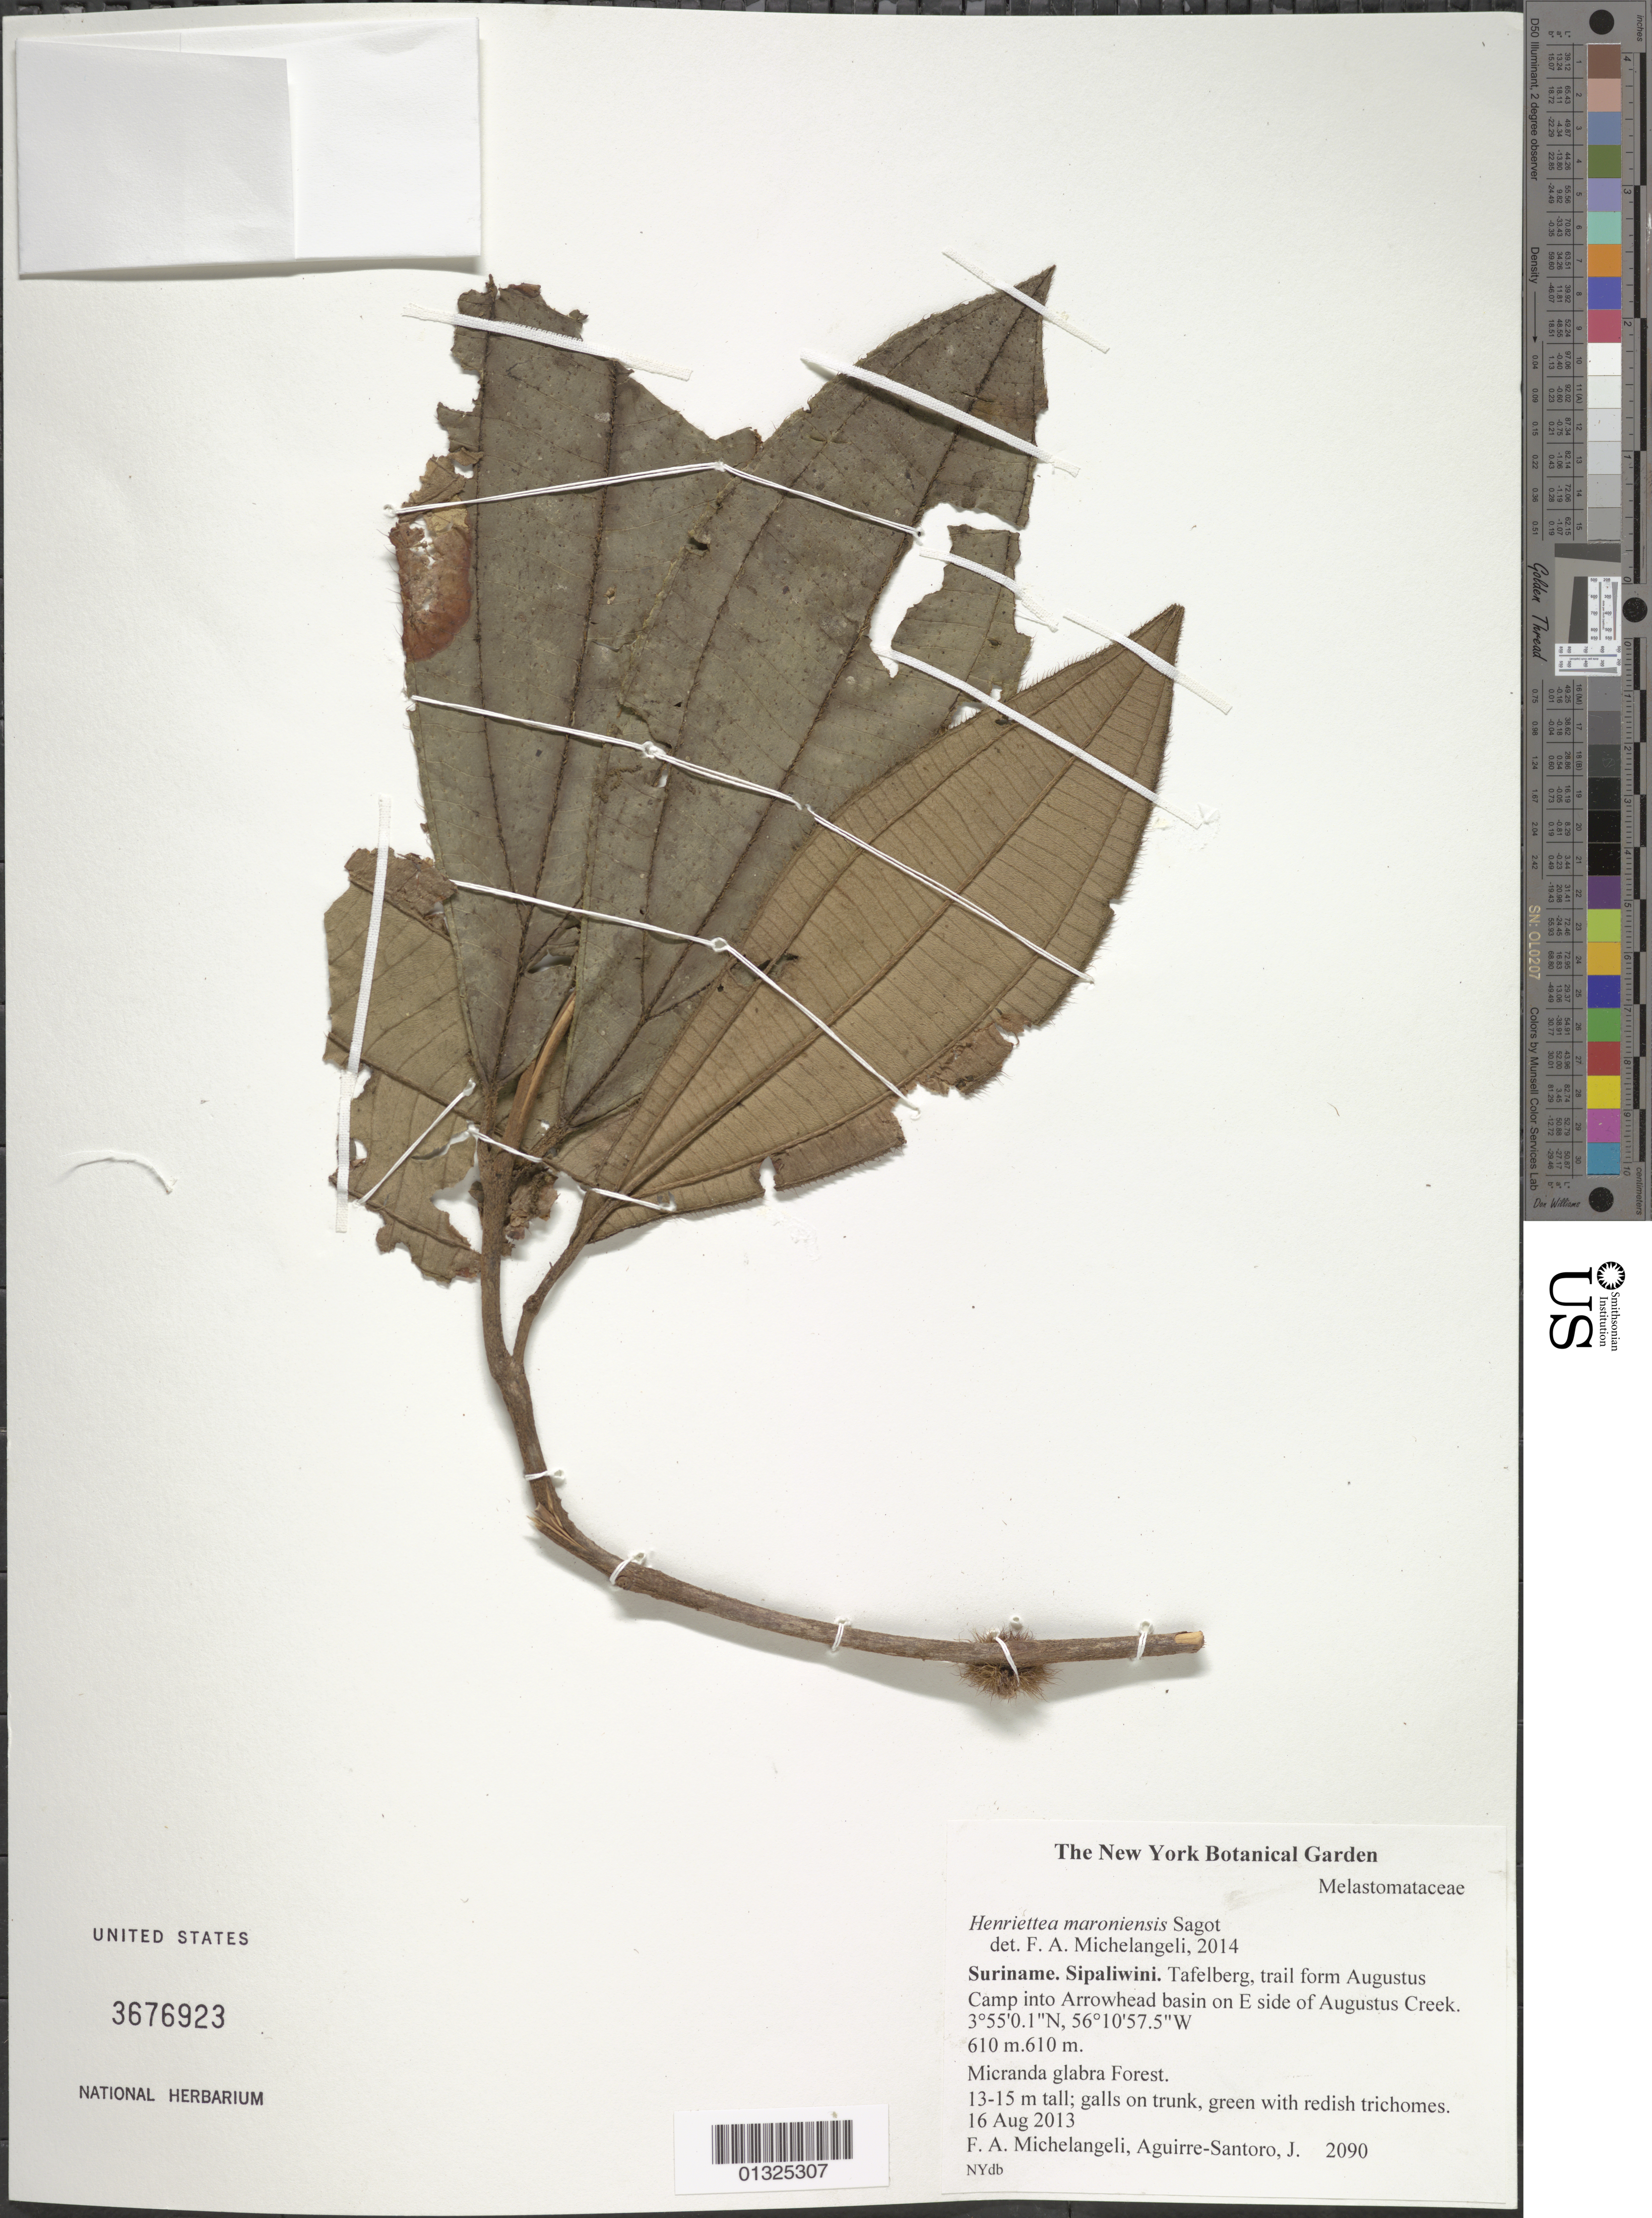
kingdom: Plantae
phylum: Tracheophyta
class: Magnoliopsida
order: Myrtales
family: Melastomataceae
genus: Henriettea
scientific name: Henriettea maroniensis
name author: Sagot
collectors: F. A. Michelangeli & J. Aguirre-Santoro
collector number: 2090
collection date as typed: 16 Aug 2013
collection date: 2013-08-16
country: Suriname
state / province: Sipaliwini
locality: Tafelberg, trail from Augustus camp into Arrowhead basin on E side of Augustus Creek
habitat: Micranda glabra forest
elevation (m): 610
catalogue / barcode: US 3676923